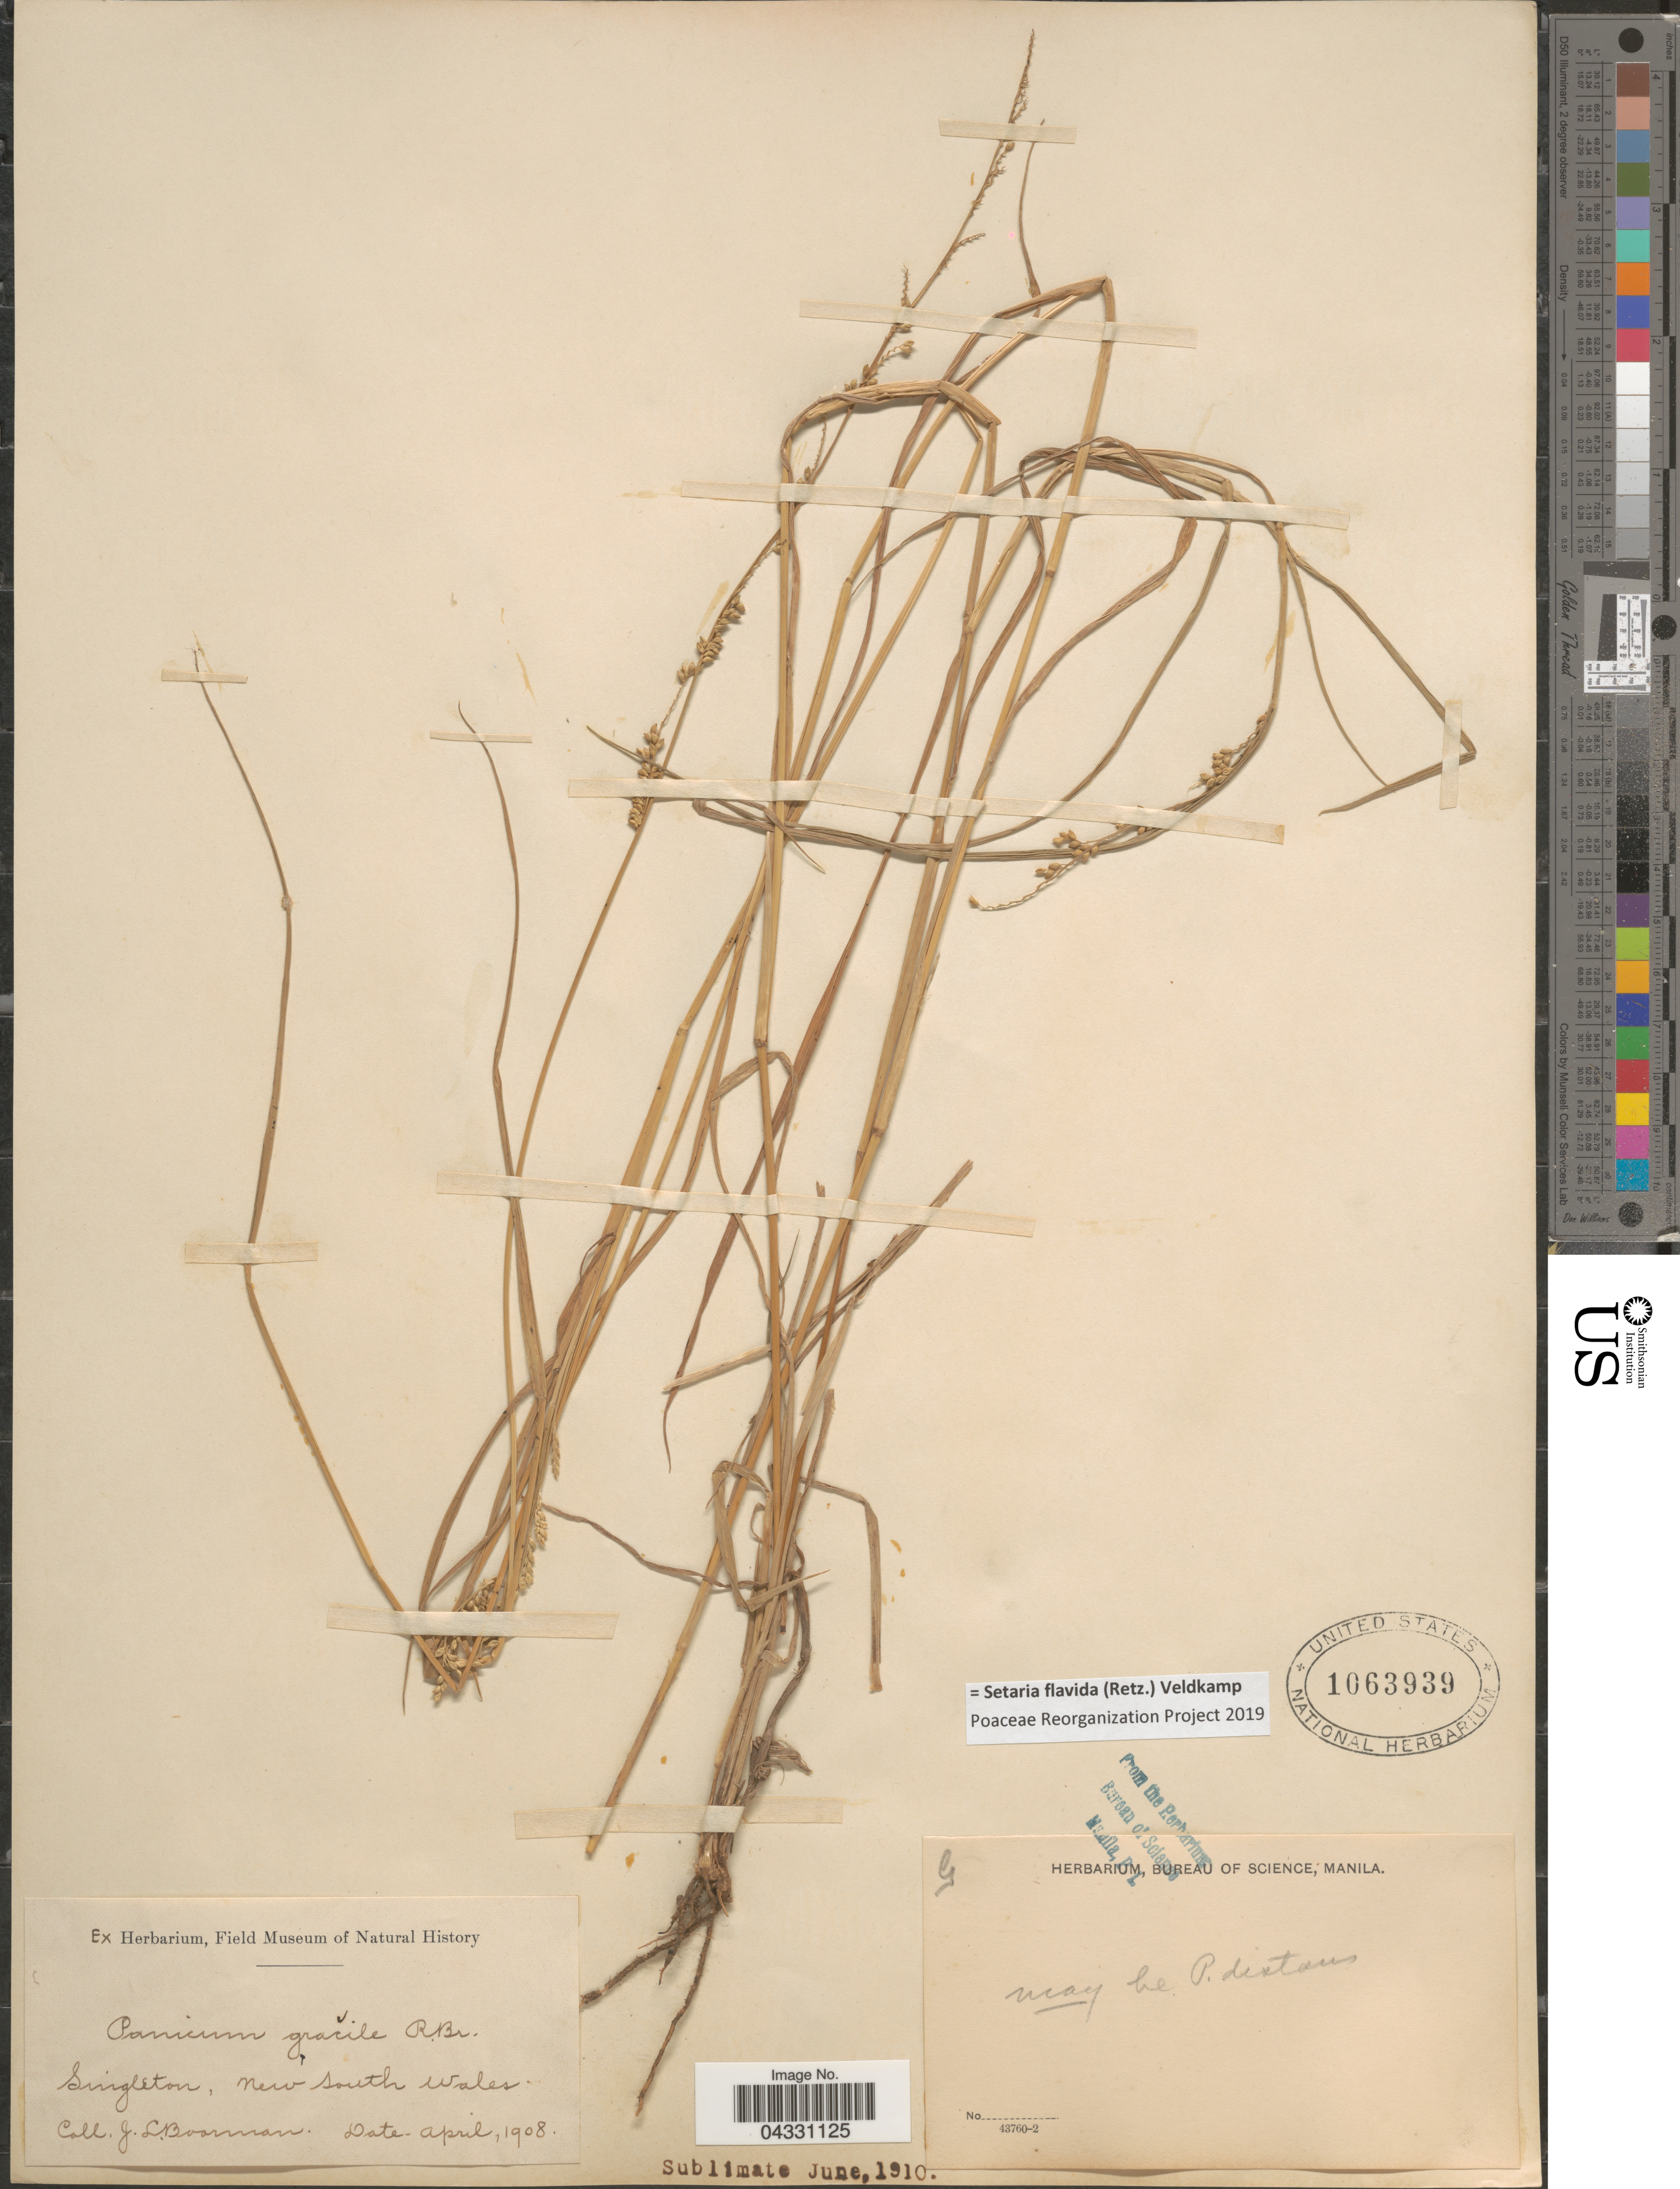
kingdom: Plantae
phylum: Tracheophyta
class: Liliopsida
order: Poales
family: Poaceae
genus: Setaria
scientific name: Setaria flavida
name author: (Retz.) Veldkamp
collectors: J. Boorman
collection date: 1908-04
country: Australia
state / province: New South Wales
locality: Singleton.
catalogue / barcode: US 1063939